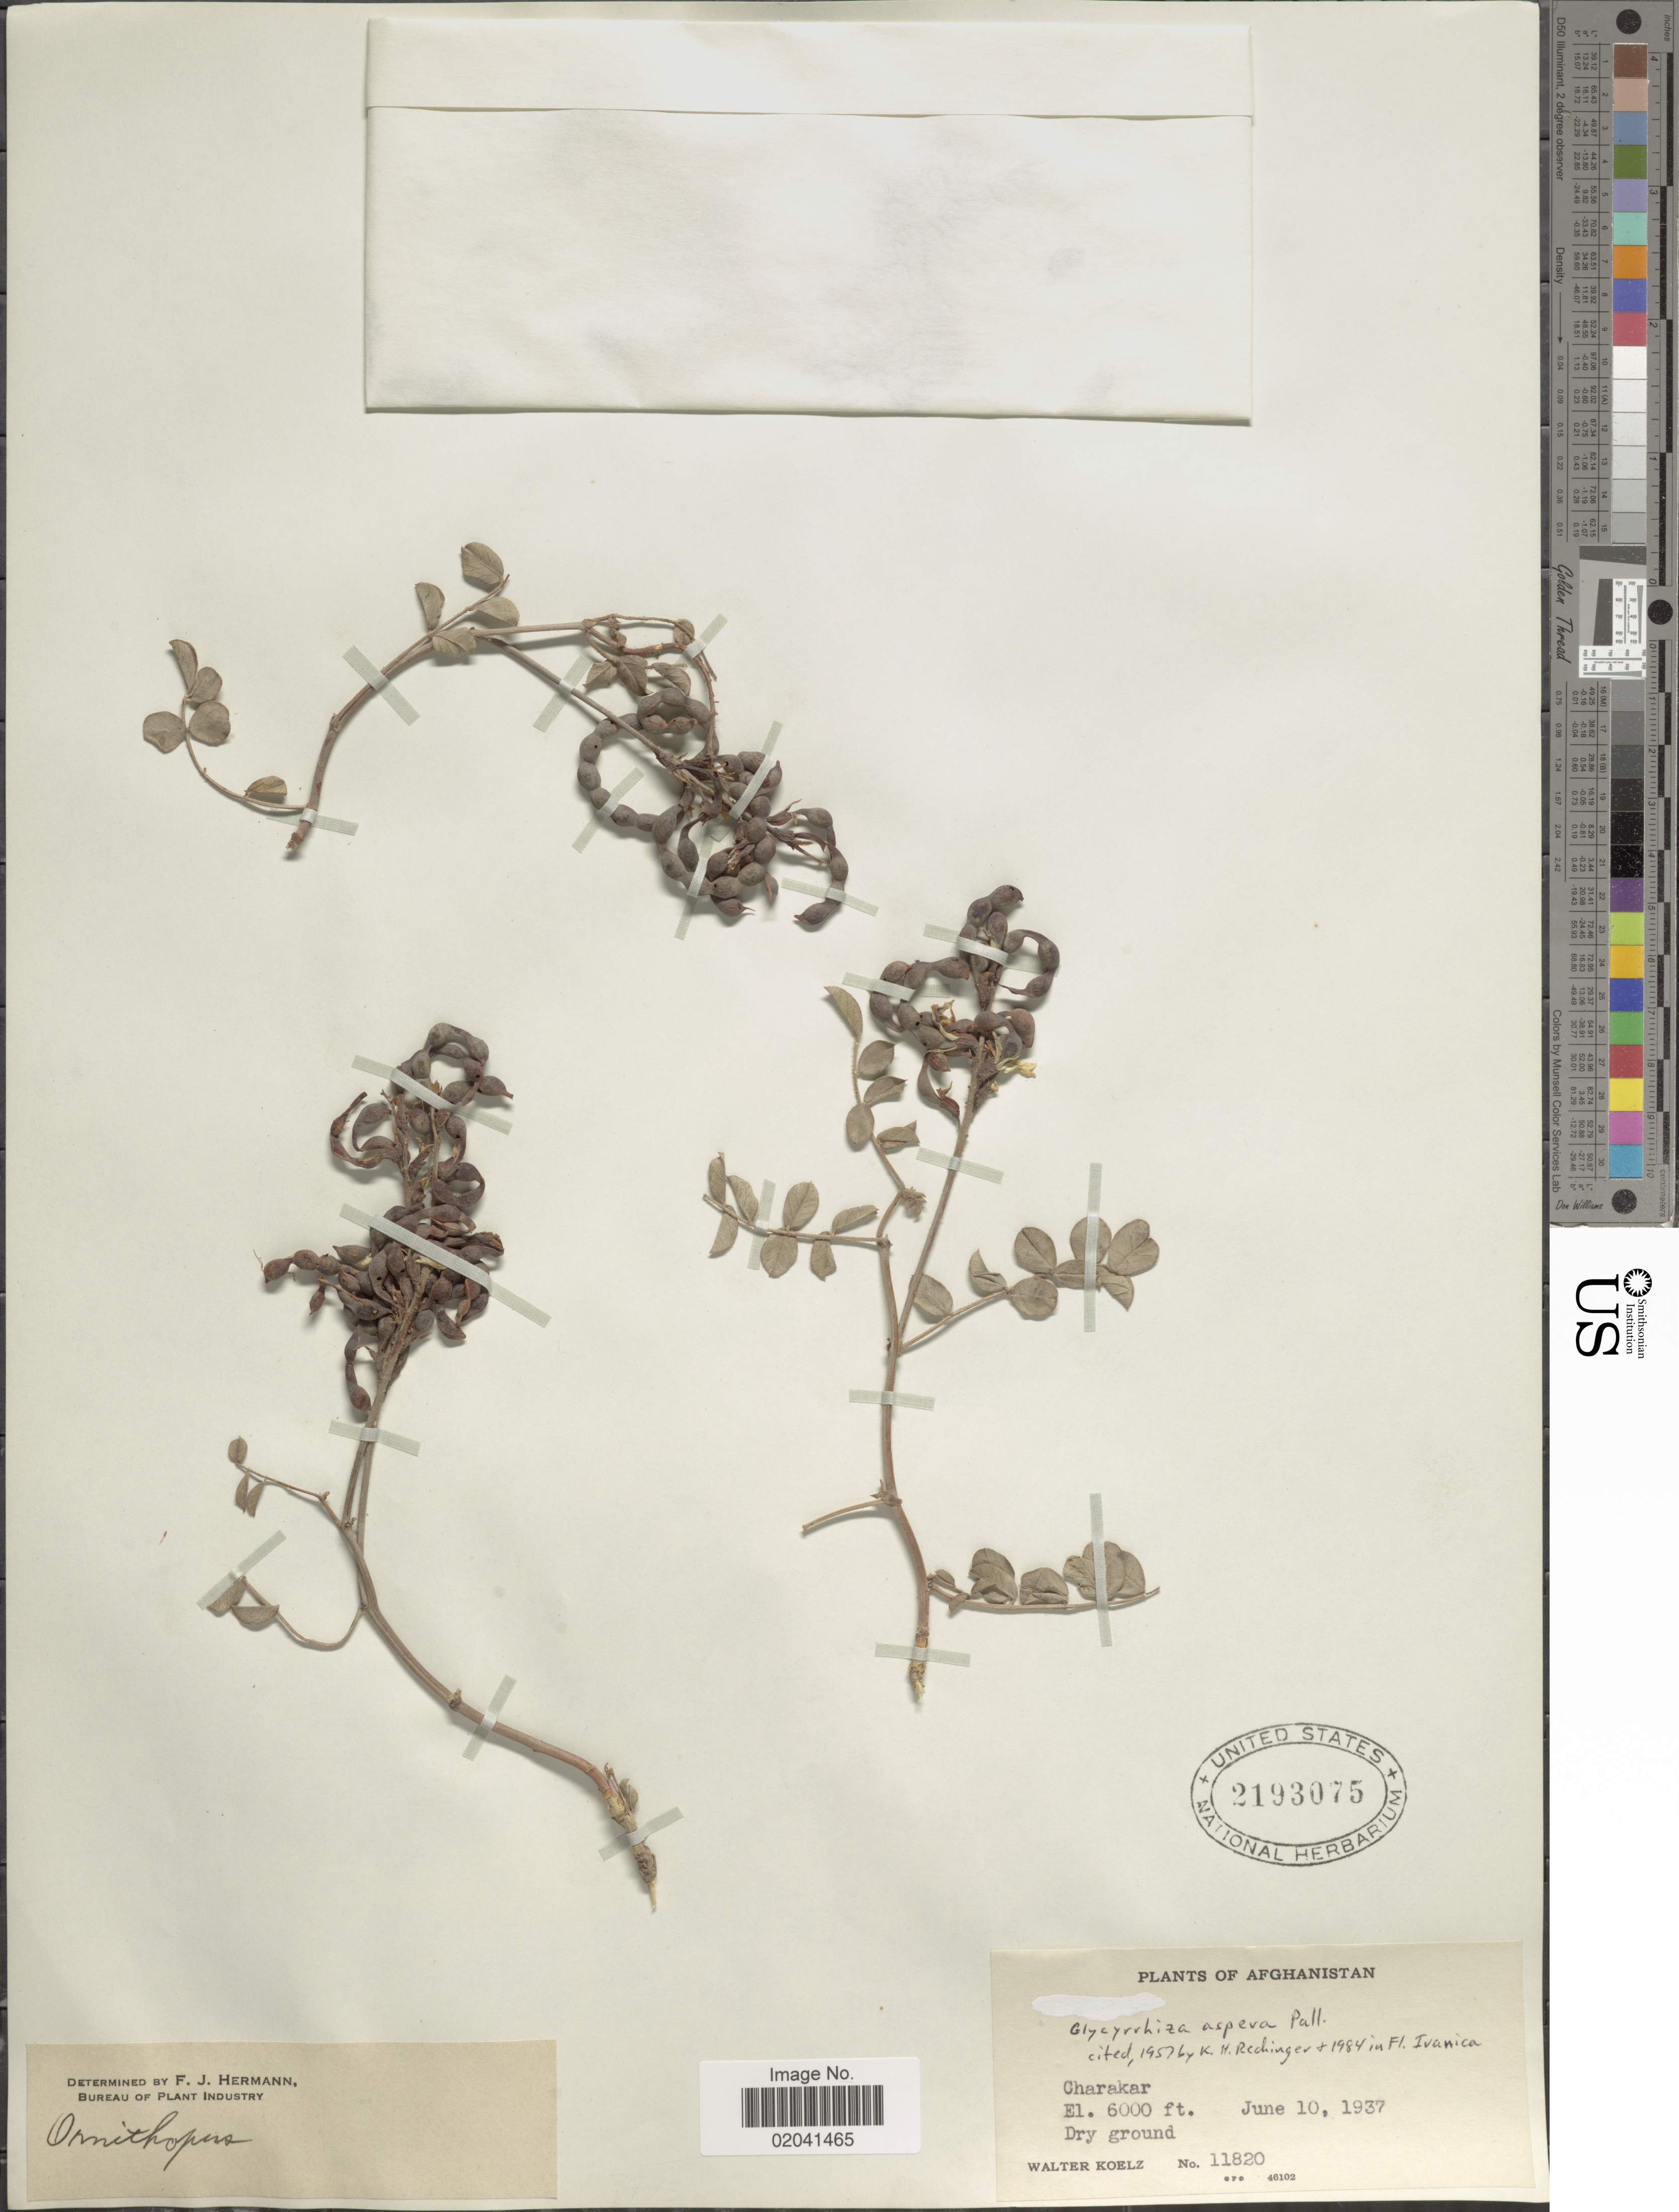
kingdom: Plantae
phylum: Tracheophyta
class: Magnoliopsida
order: Fabales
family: Fabaceae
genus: Glycyrrhiza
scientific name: Glycyrrhiza aspera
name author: Pall.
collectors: W. N. Koelz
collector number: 11820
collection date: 1937-06-10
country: Afghanistan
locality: Charakar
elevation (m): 1829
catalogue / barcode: US 2193075